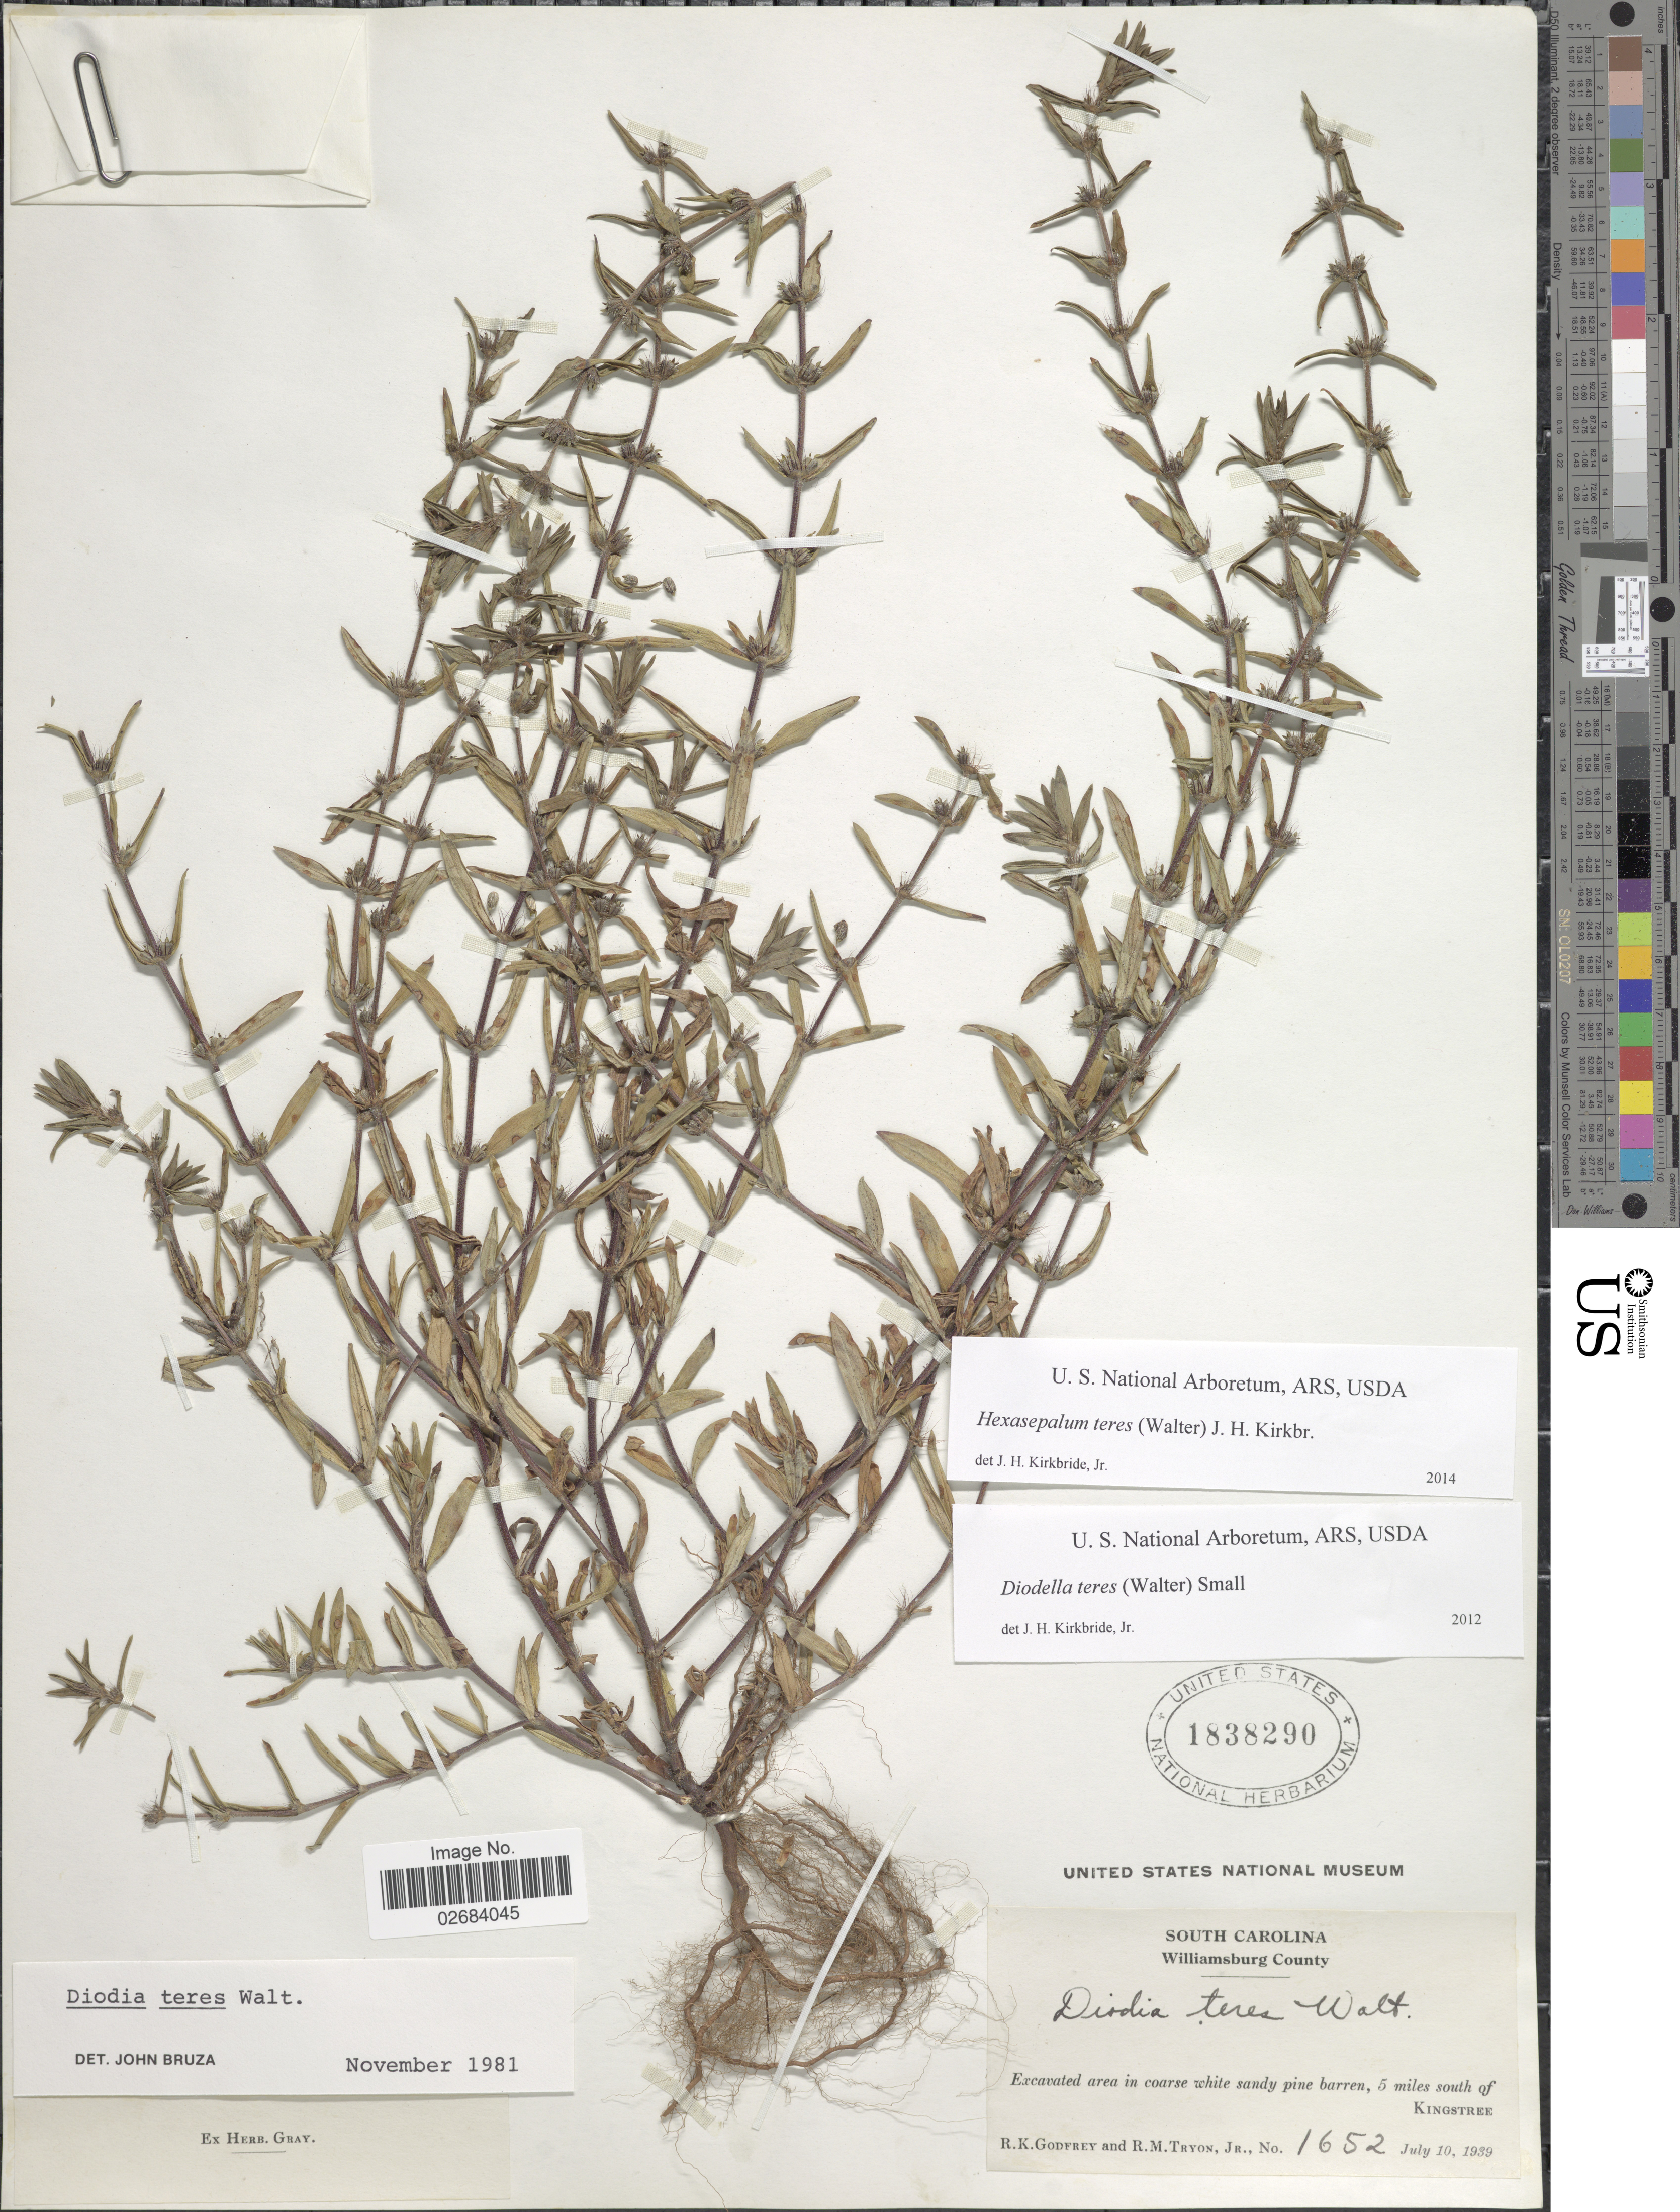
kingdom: Plantae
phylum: Tracheophyta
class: Magnoliopsida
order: Gentianales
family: Rubiaceae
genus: Diodia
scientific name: Diodia teres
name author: Walter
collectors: R. K. Godfrey & R. M. Tryon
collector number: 1652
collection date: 1939-07-10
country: United States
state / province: South Carolina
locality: Williamsburg County, Excavated area in coarse white sandy pine barren, 5 miles south of Kingstree.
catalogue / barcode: US 1838290